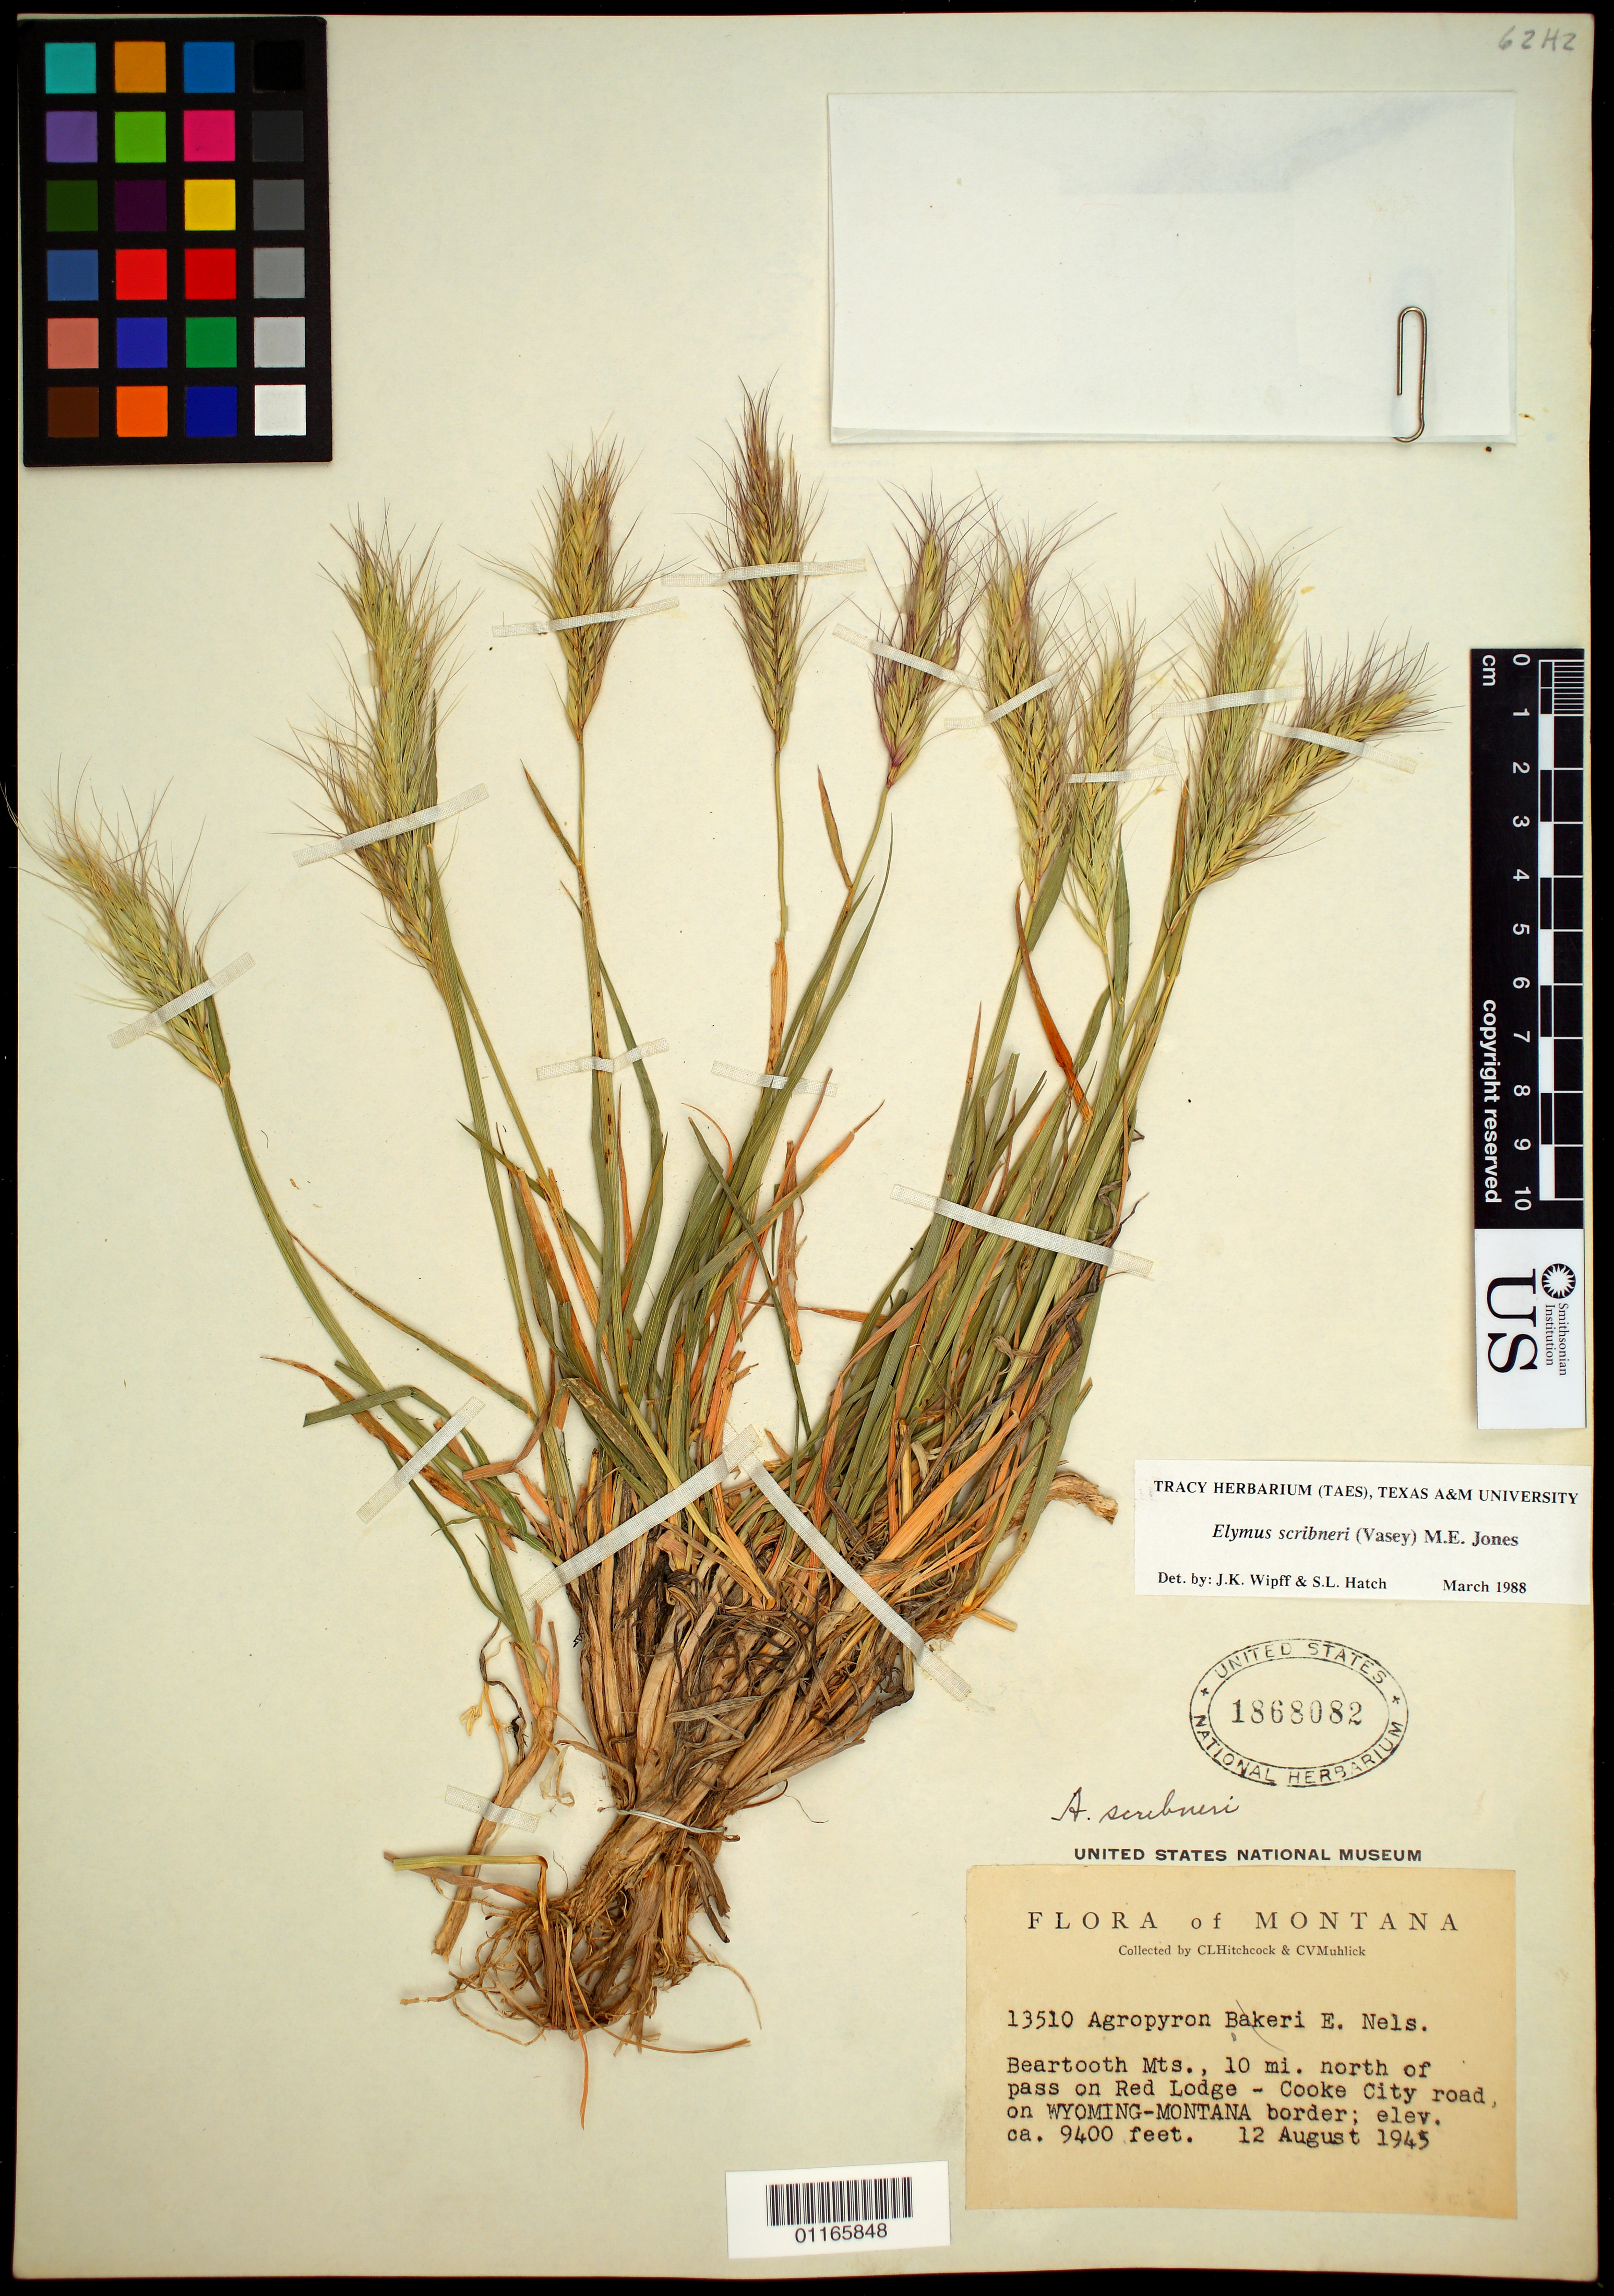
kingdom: Plantae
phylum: Tracheophyta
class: Liliopsida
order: Poales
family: Poaceae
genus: Elymus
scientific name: Elymus scribneri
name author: (Vasey) M.E. Jones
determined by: Wipff, J. K.; Hatch, S. L.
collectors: C. L. Hitchcock & C. V. Muhlick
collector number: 13510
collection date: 1945-08-12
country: United States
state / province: Montana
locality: Beartooth Mts., 10 mi. north of pass on Red Lodge - Cooke City road, on Wyoming-Montana border.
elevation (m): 2865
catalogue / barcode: US 1868082